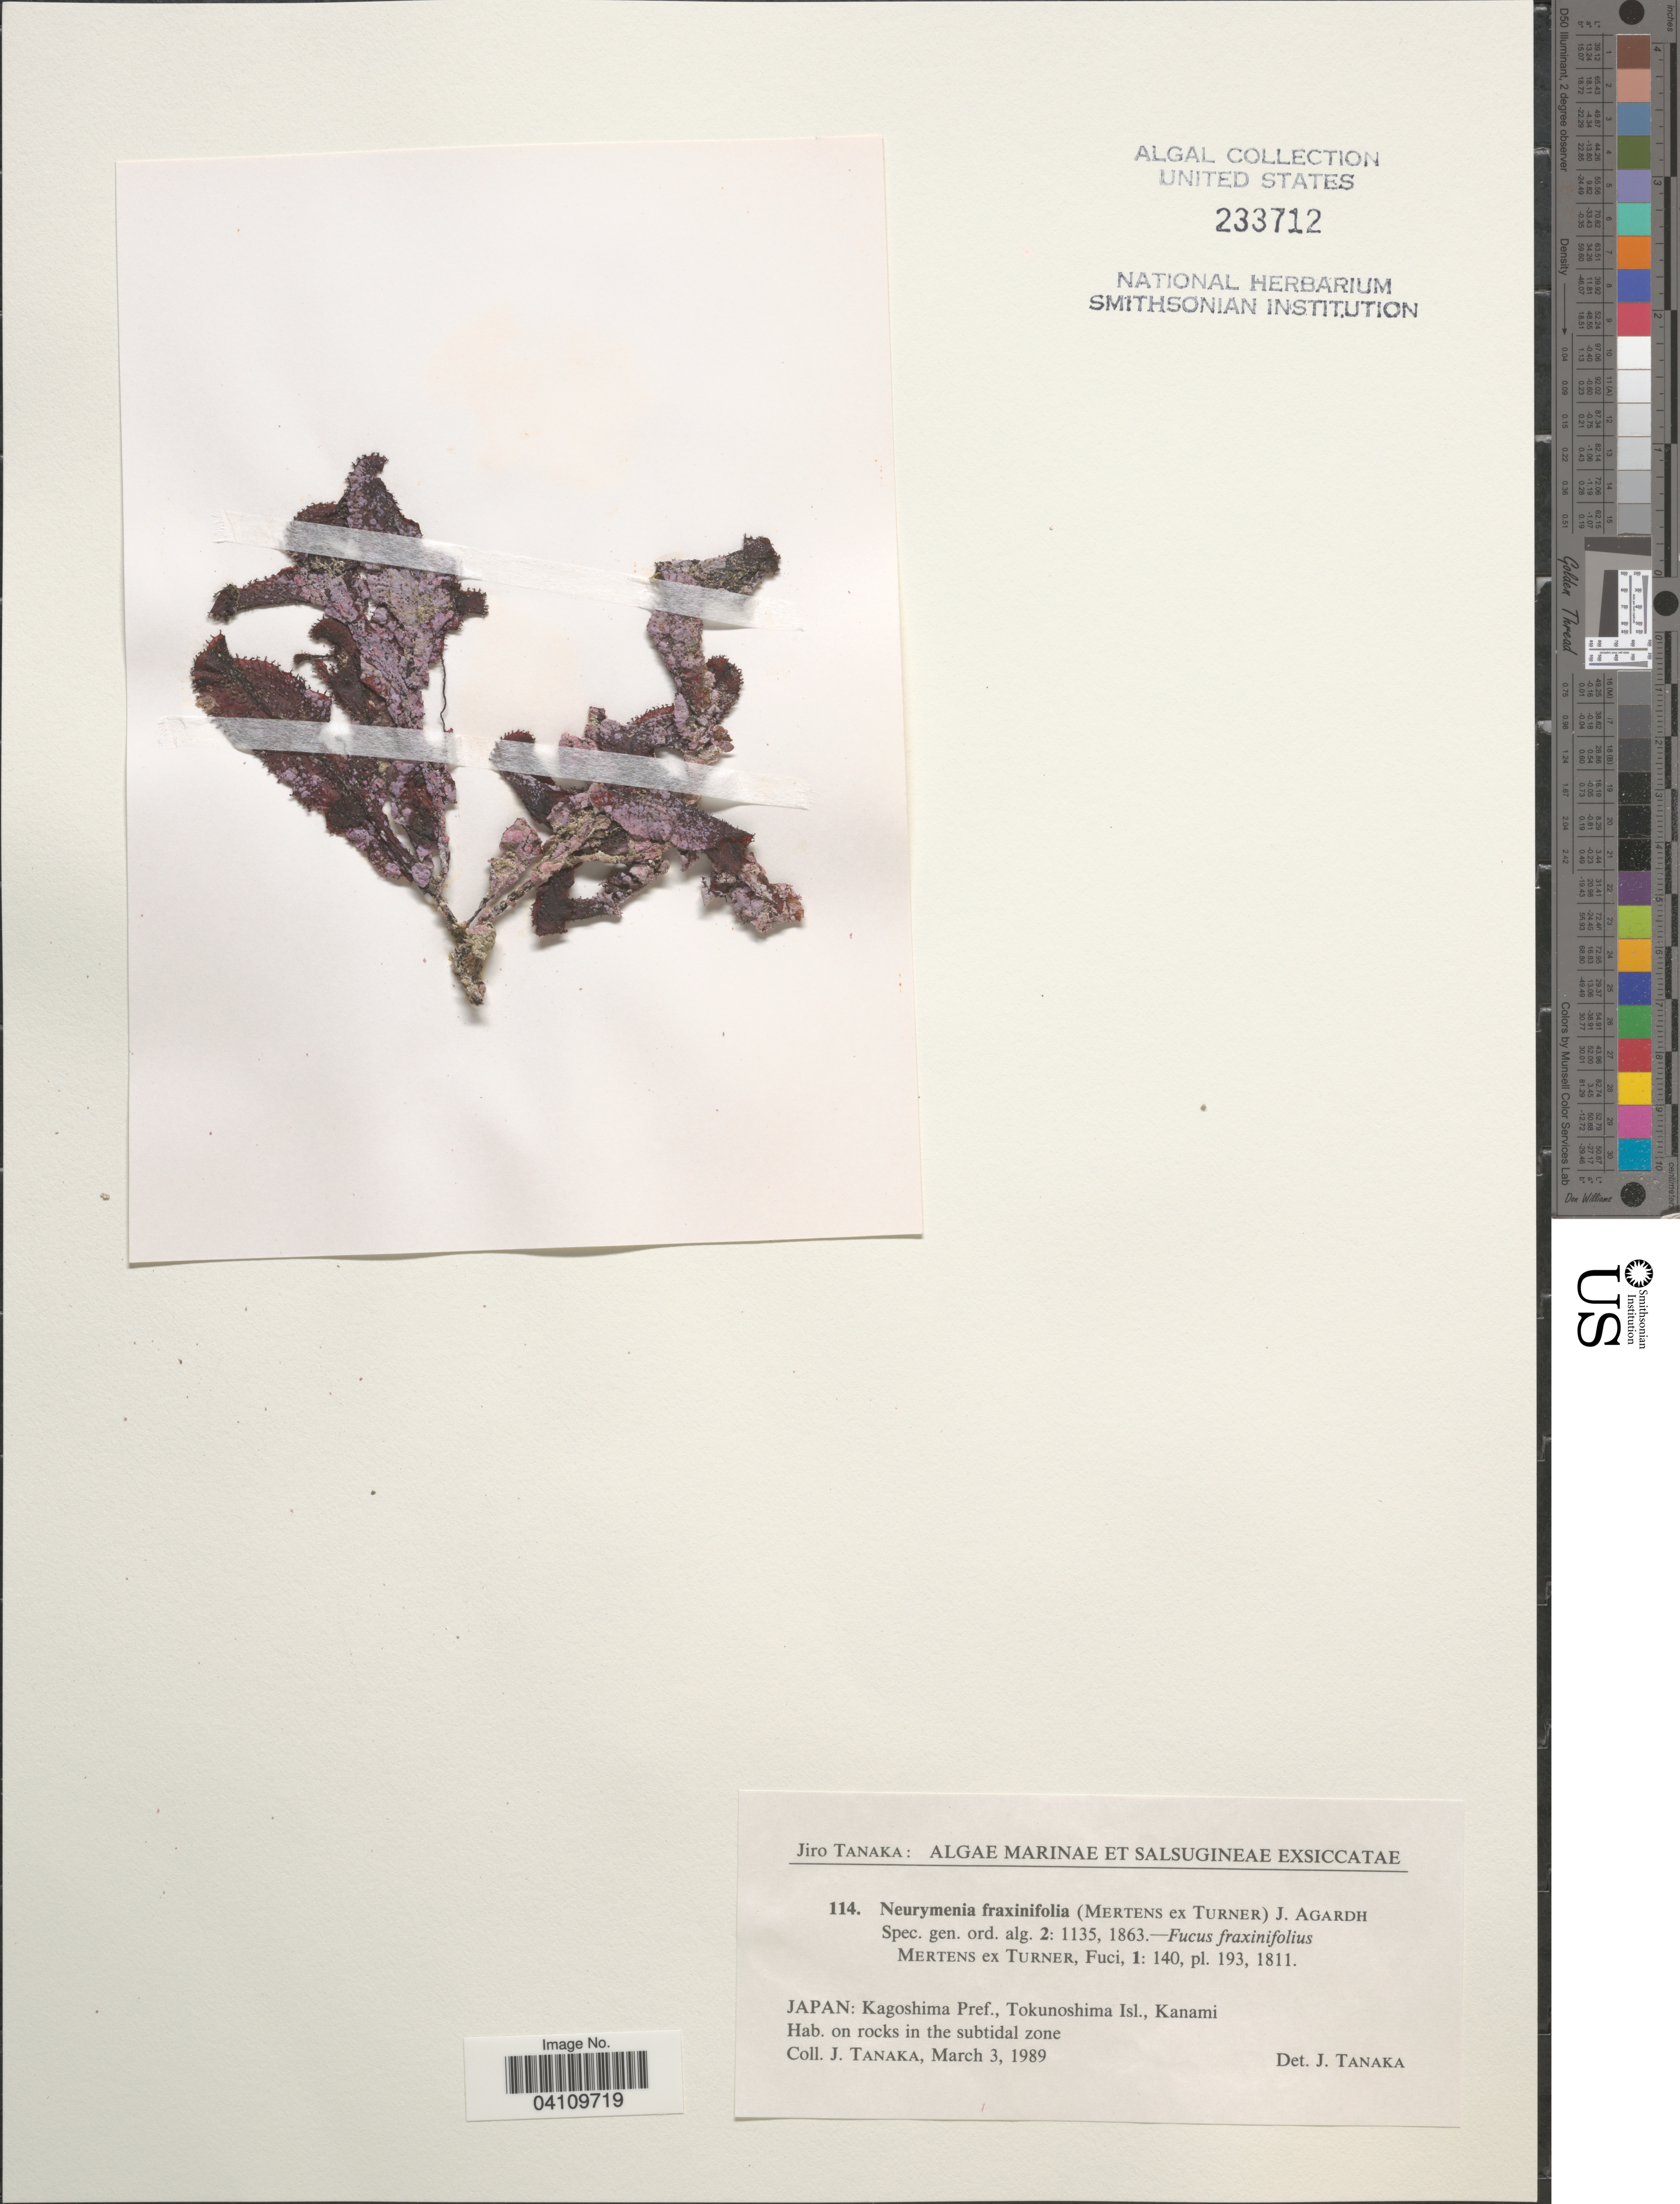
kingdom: Plantae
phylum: Rhodophyta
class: Florideophyceae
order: Ceramiales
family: Rhodomelaceae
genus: Neurymenia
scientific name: Neurymenia fraxinifolia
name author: (Mert. ex Turner) J. Agardh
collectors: J. Tanaka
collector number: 114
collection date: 1989-03-03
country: Japan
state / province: Kagosima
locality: Kagoshima Pref., Tokunoshima Isl., Kanami. On rocks in the subtidal zone.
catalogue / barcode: US 233712